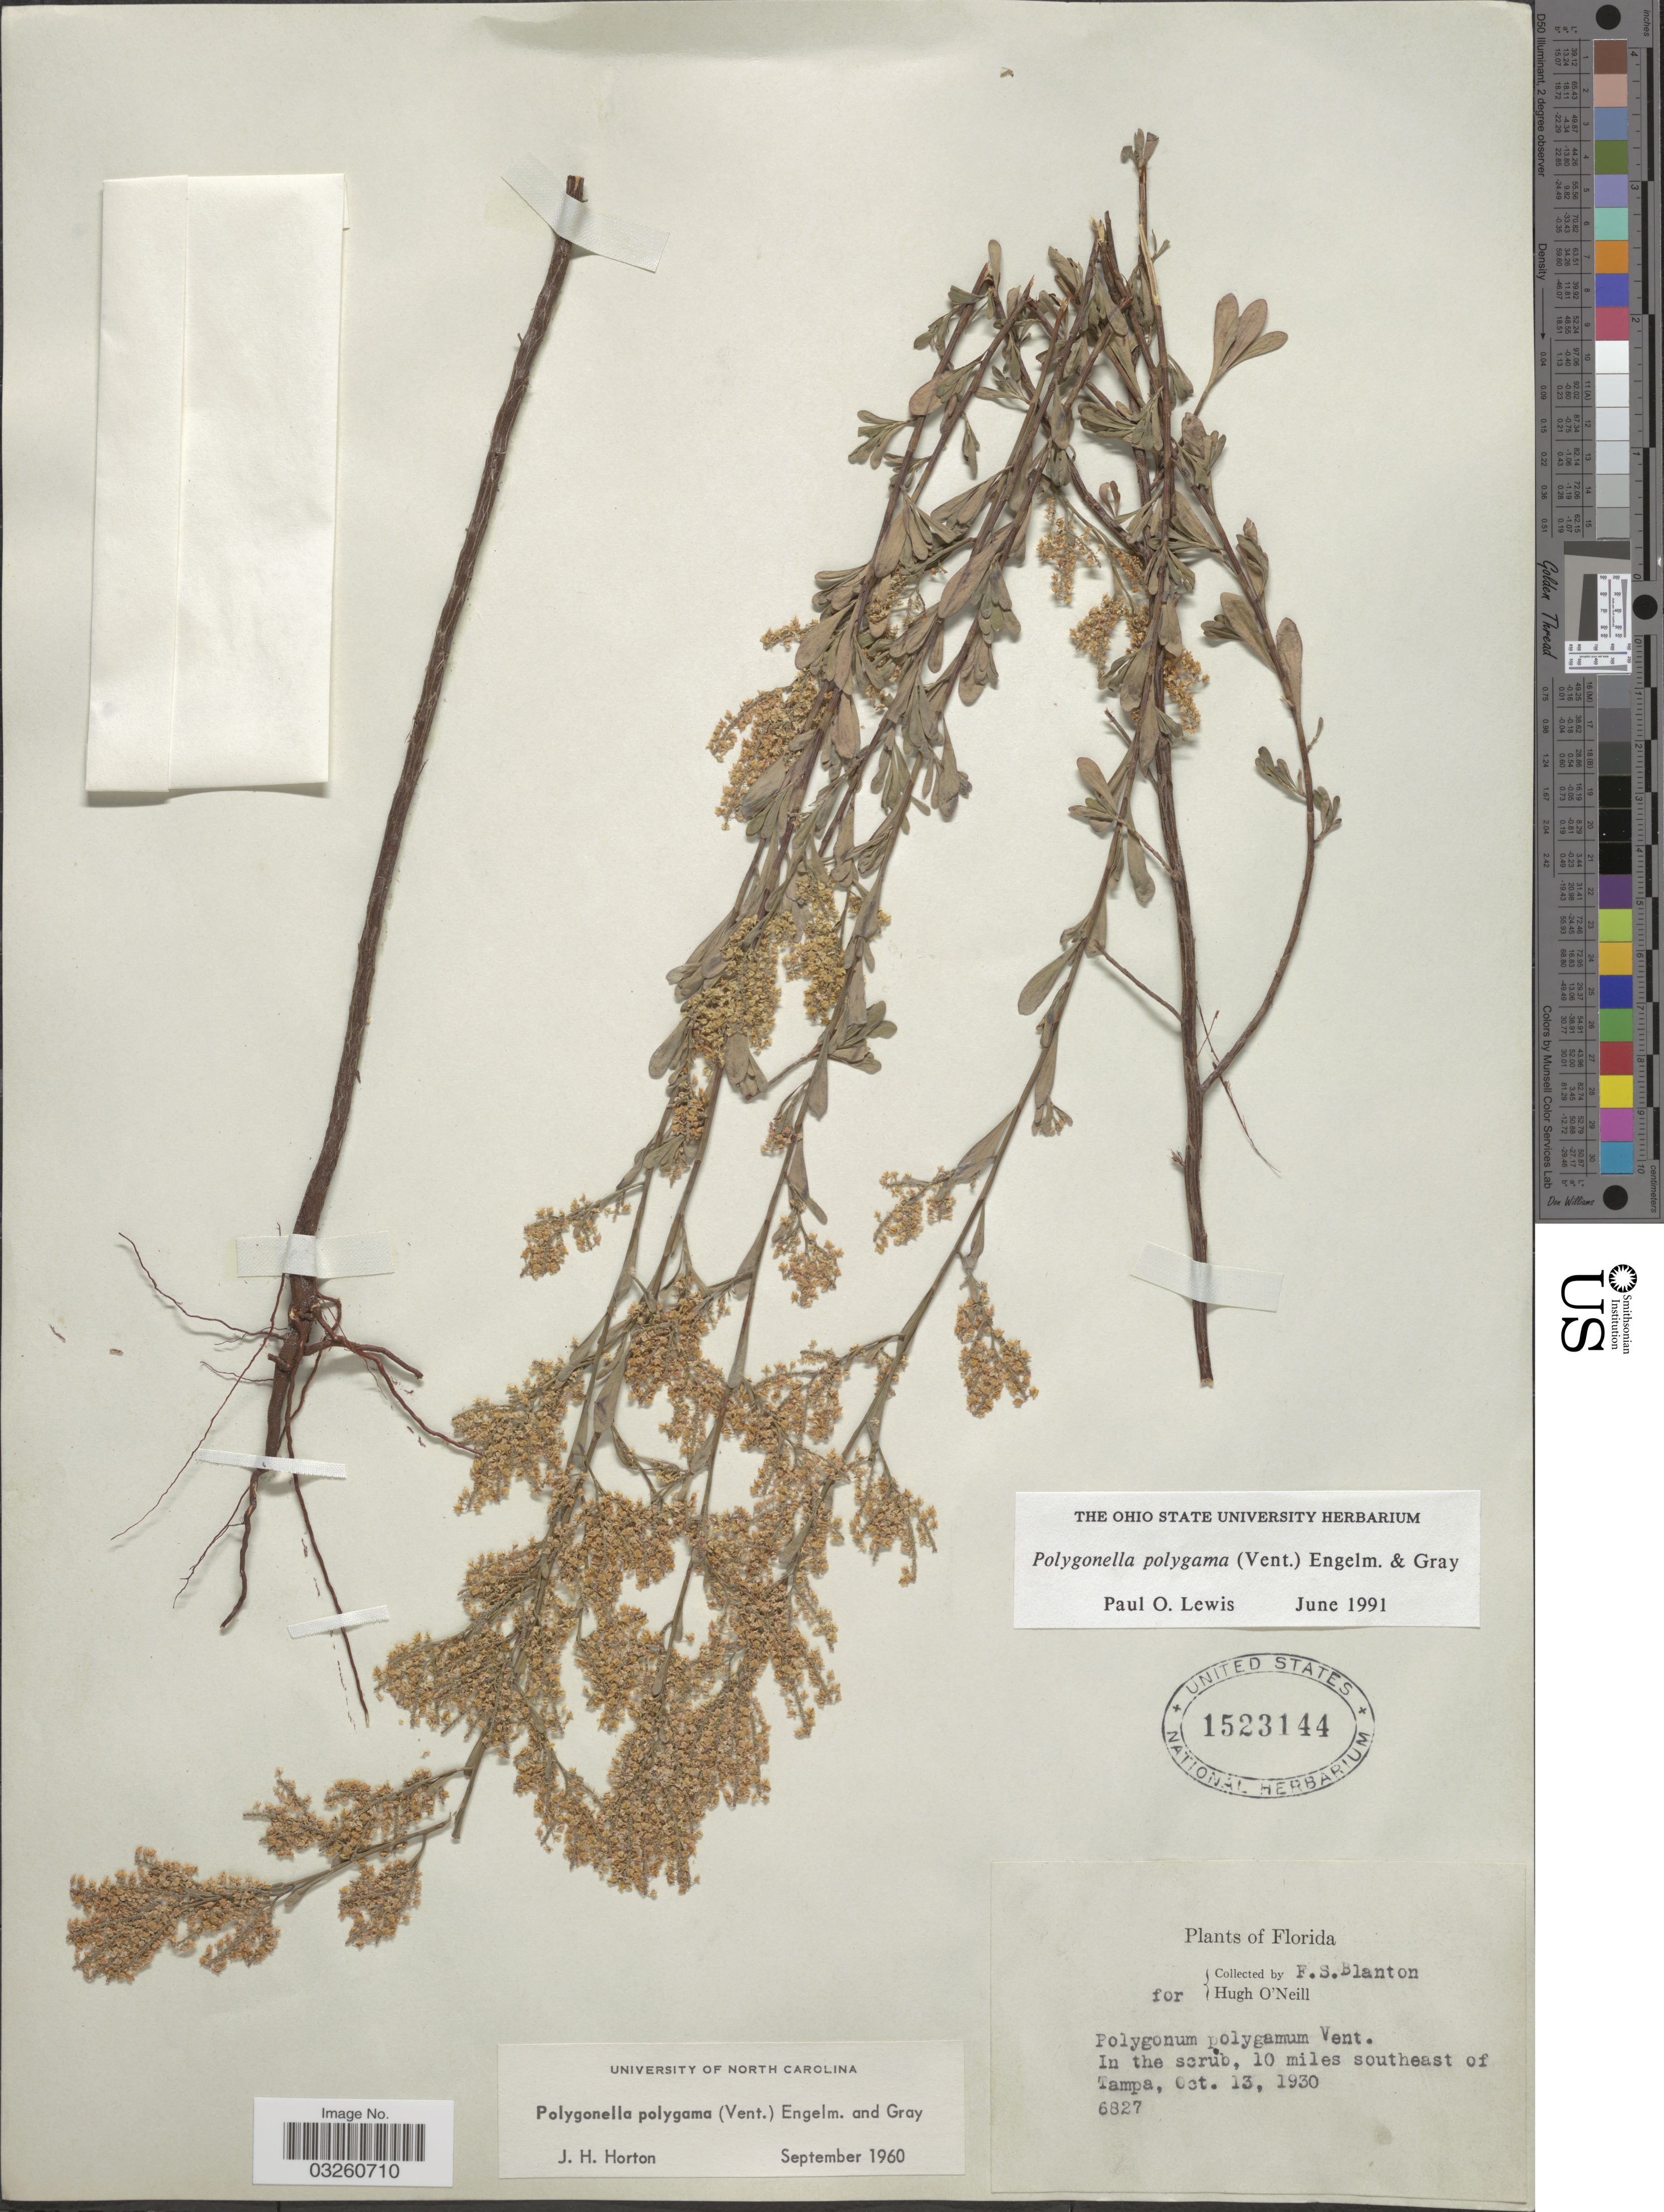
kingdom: Plantae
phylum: Tracheophyta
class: Magnoliopsida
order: Caryophyllales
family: Polygonaceae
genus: Polygonella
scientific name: Polygonella polygama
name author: (Vent.) Engelm. & A. Gray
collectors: F. S. Blanton & H. O'Neill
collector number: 6827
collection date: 1930-10-13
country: United States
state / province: Florida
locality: In the scrub, 10 miles southeast of Tampa.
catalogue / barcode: US 1523144